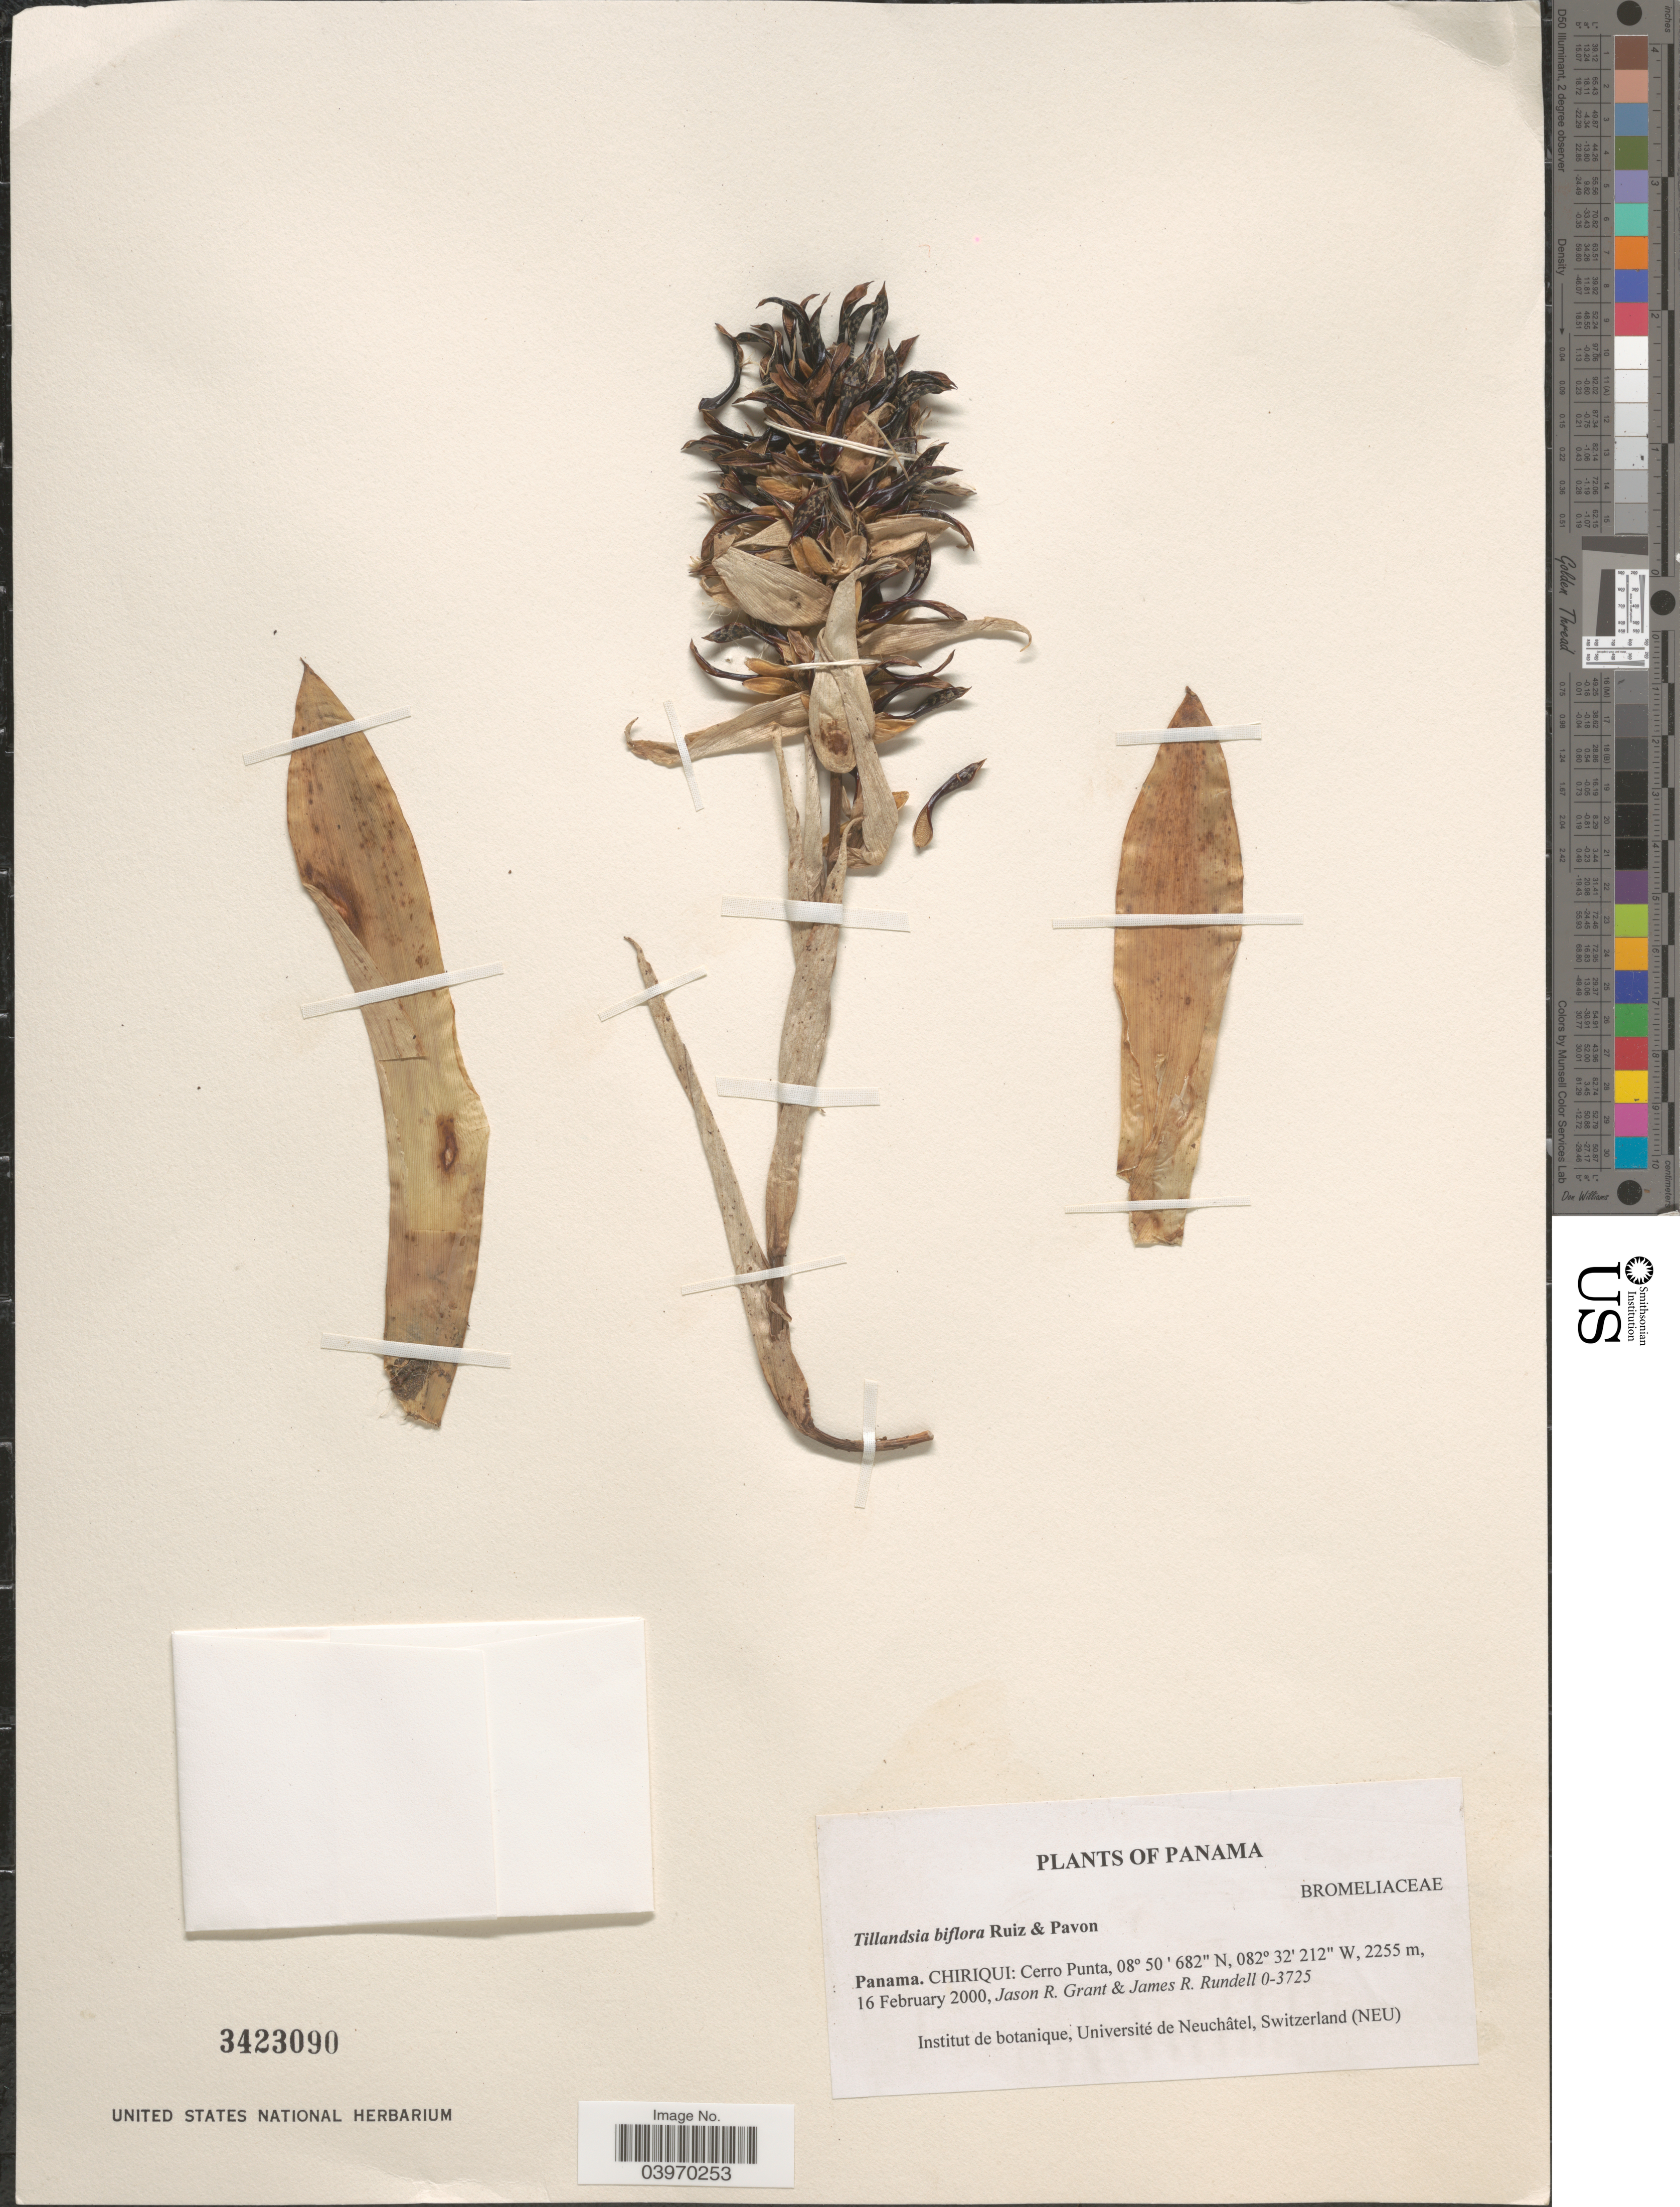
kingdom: Plantae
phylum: Tracheophyta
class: Liliopsida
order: Poales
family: Bromeliaceae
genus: Tillandsia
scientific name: Tillandsia biflora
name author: Ruiz & Pav.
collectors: J. R. Grant & J. R. Rundell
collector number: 0-3725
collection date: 2000-02-16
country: Panama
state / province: Chiriqui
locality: Cerro Punta.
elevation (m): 2255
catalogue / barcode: US 3423090